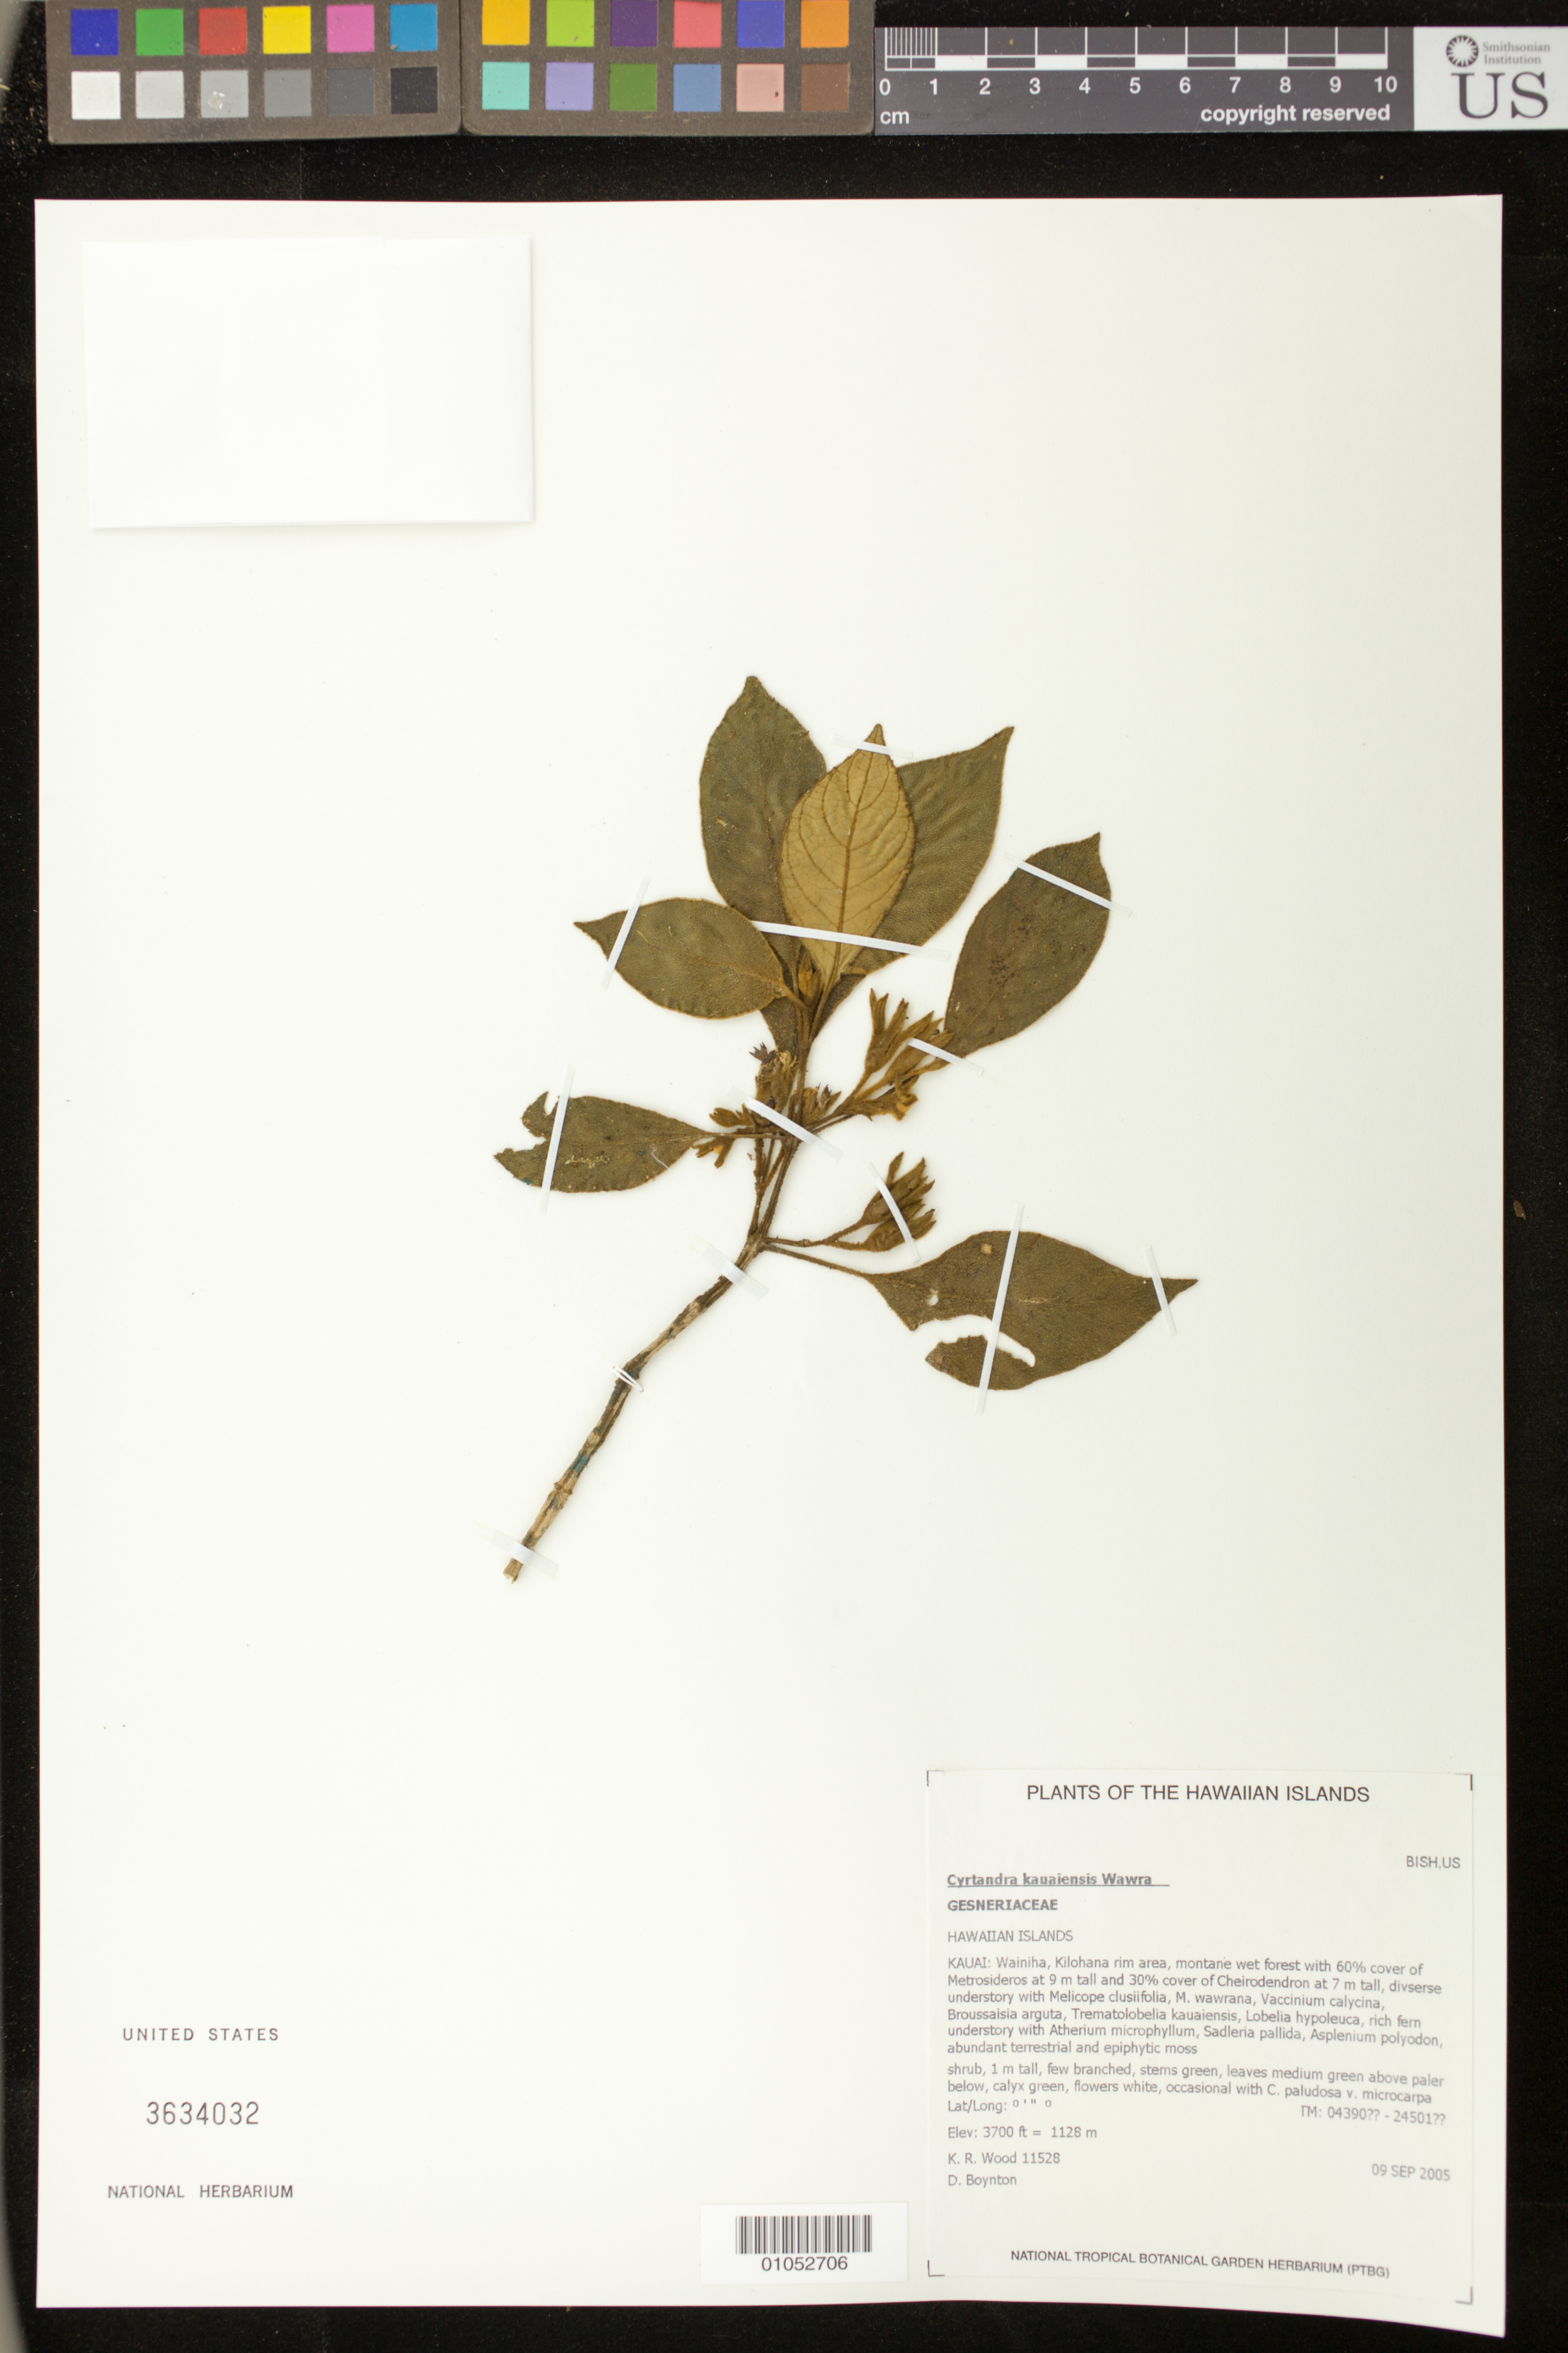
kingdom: Plantae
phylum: Tracheophyta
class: Magnoliopsida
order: Lamiales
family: Gesneriaceae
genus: Cyrtandra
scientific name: Cyrtandra kauaiensis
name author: Wawra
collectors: K. R. Wood & D. Boynton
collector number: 11528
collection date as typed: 9 Sep 2005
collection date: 2005-09-09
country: United States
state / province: Hawaii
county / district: Kauai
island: Kaua'i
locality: Wainiha, Kilohana rim area.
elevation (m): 1128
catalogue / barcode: US 3634032